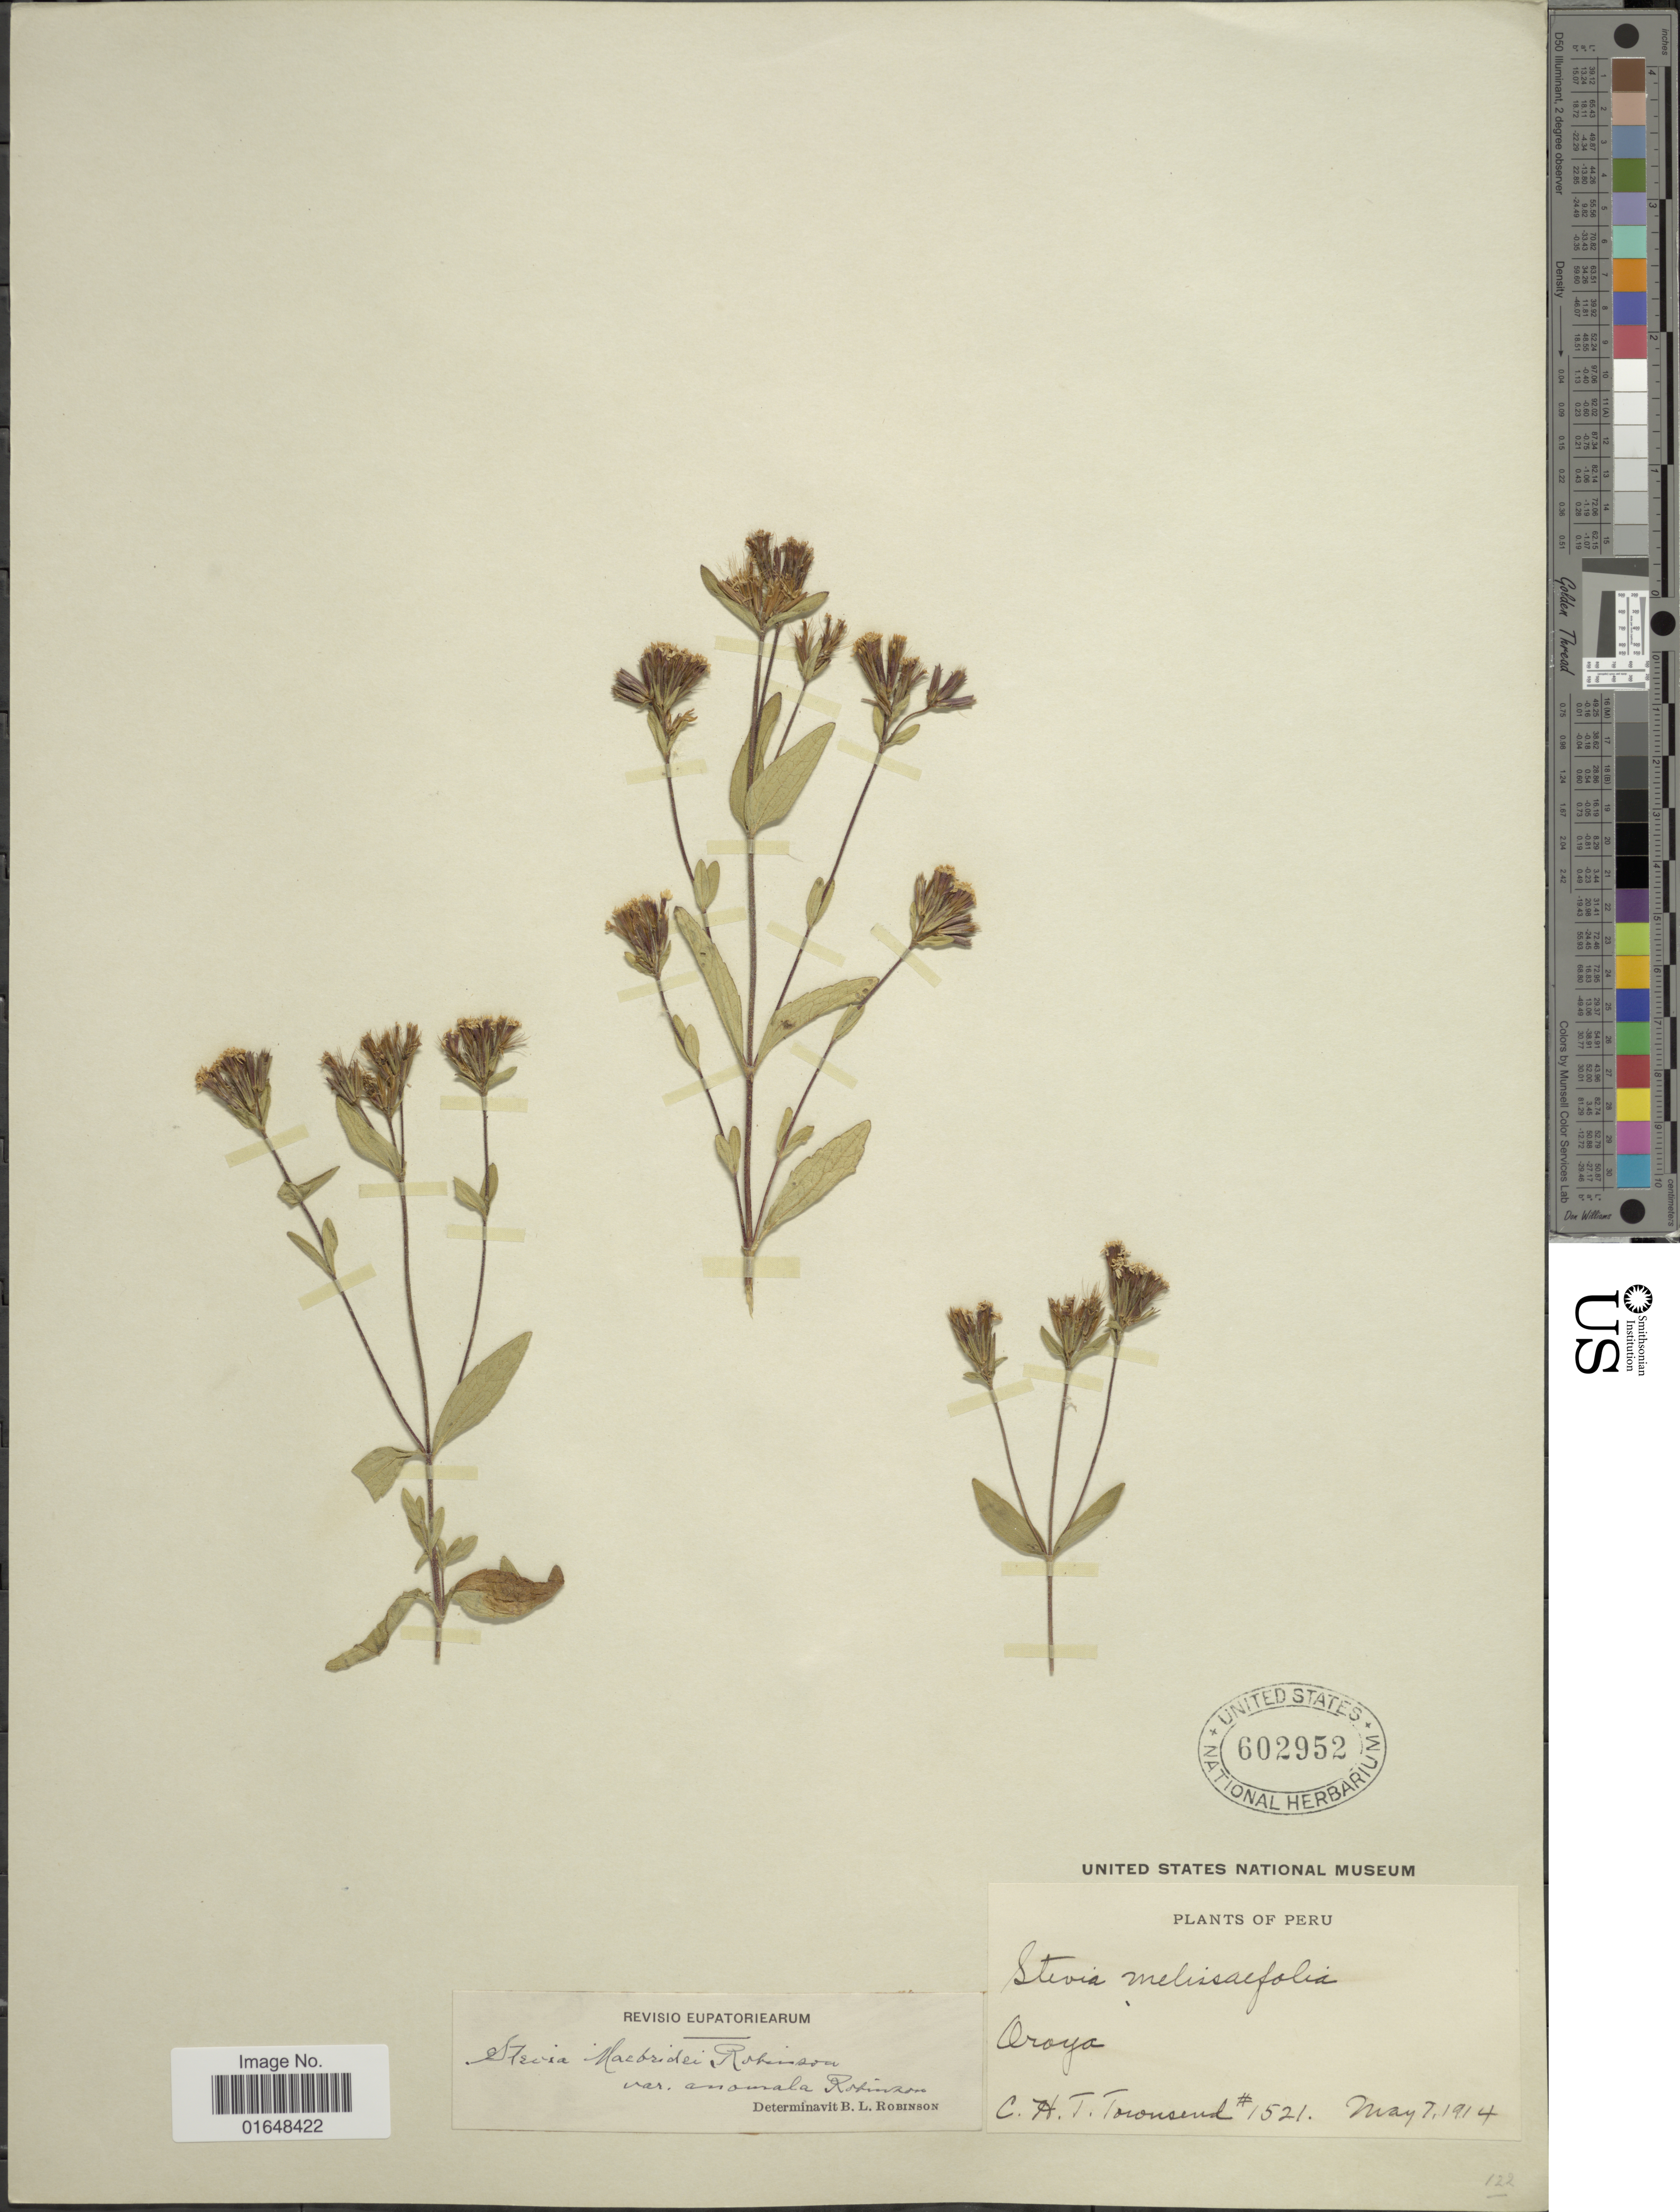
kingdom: Plantae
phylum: Tracheophyta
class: Magnoliopsida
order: Asterales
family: Asteraceae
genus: Stevia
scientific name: Stevia macbridei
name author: B.L. Rob.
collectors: C. H. T. Townsend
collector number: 1521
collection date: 1914-05-07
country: Peru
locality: Oraya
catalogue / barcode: US 602952